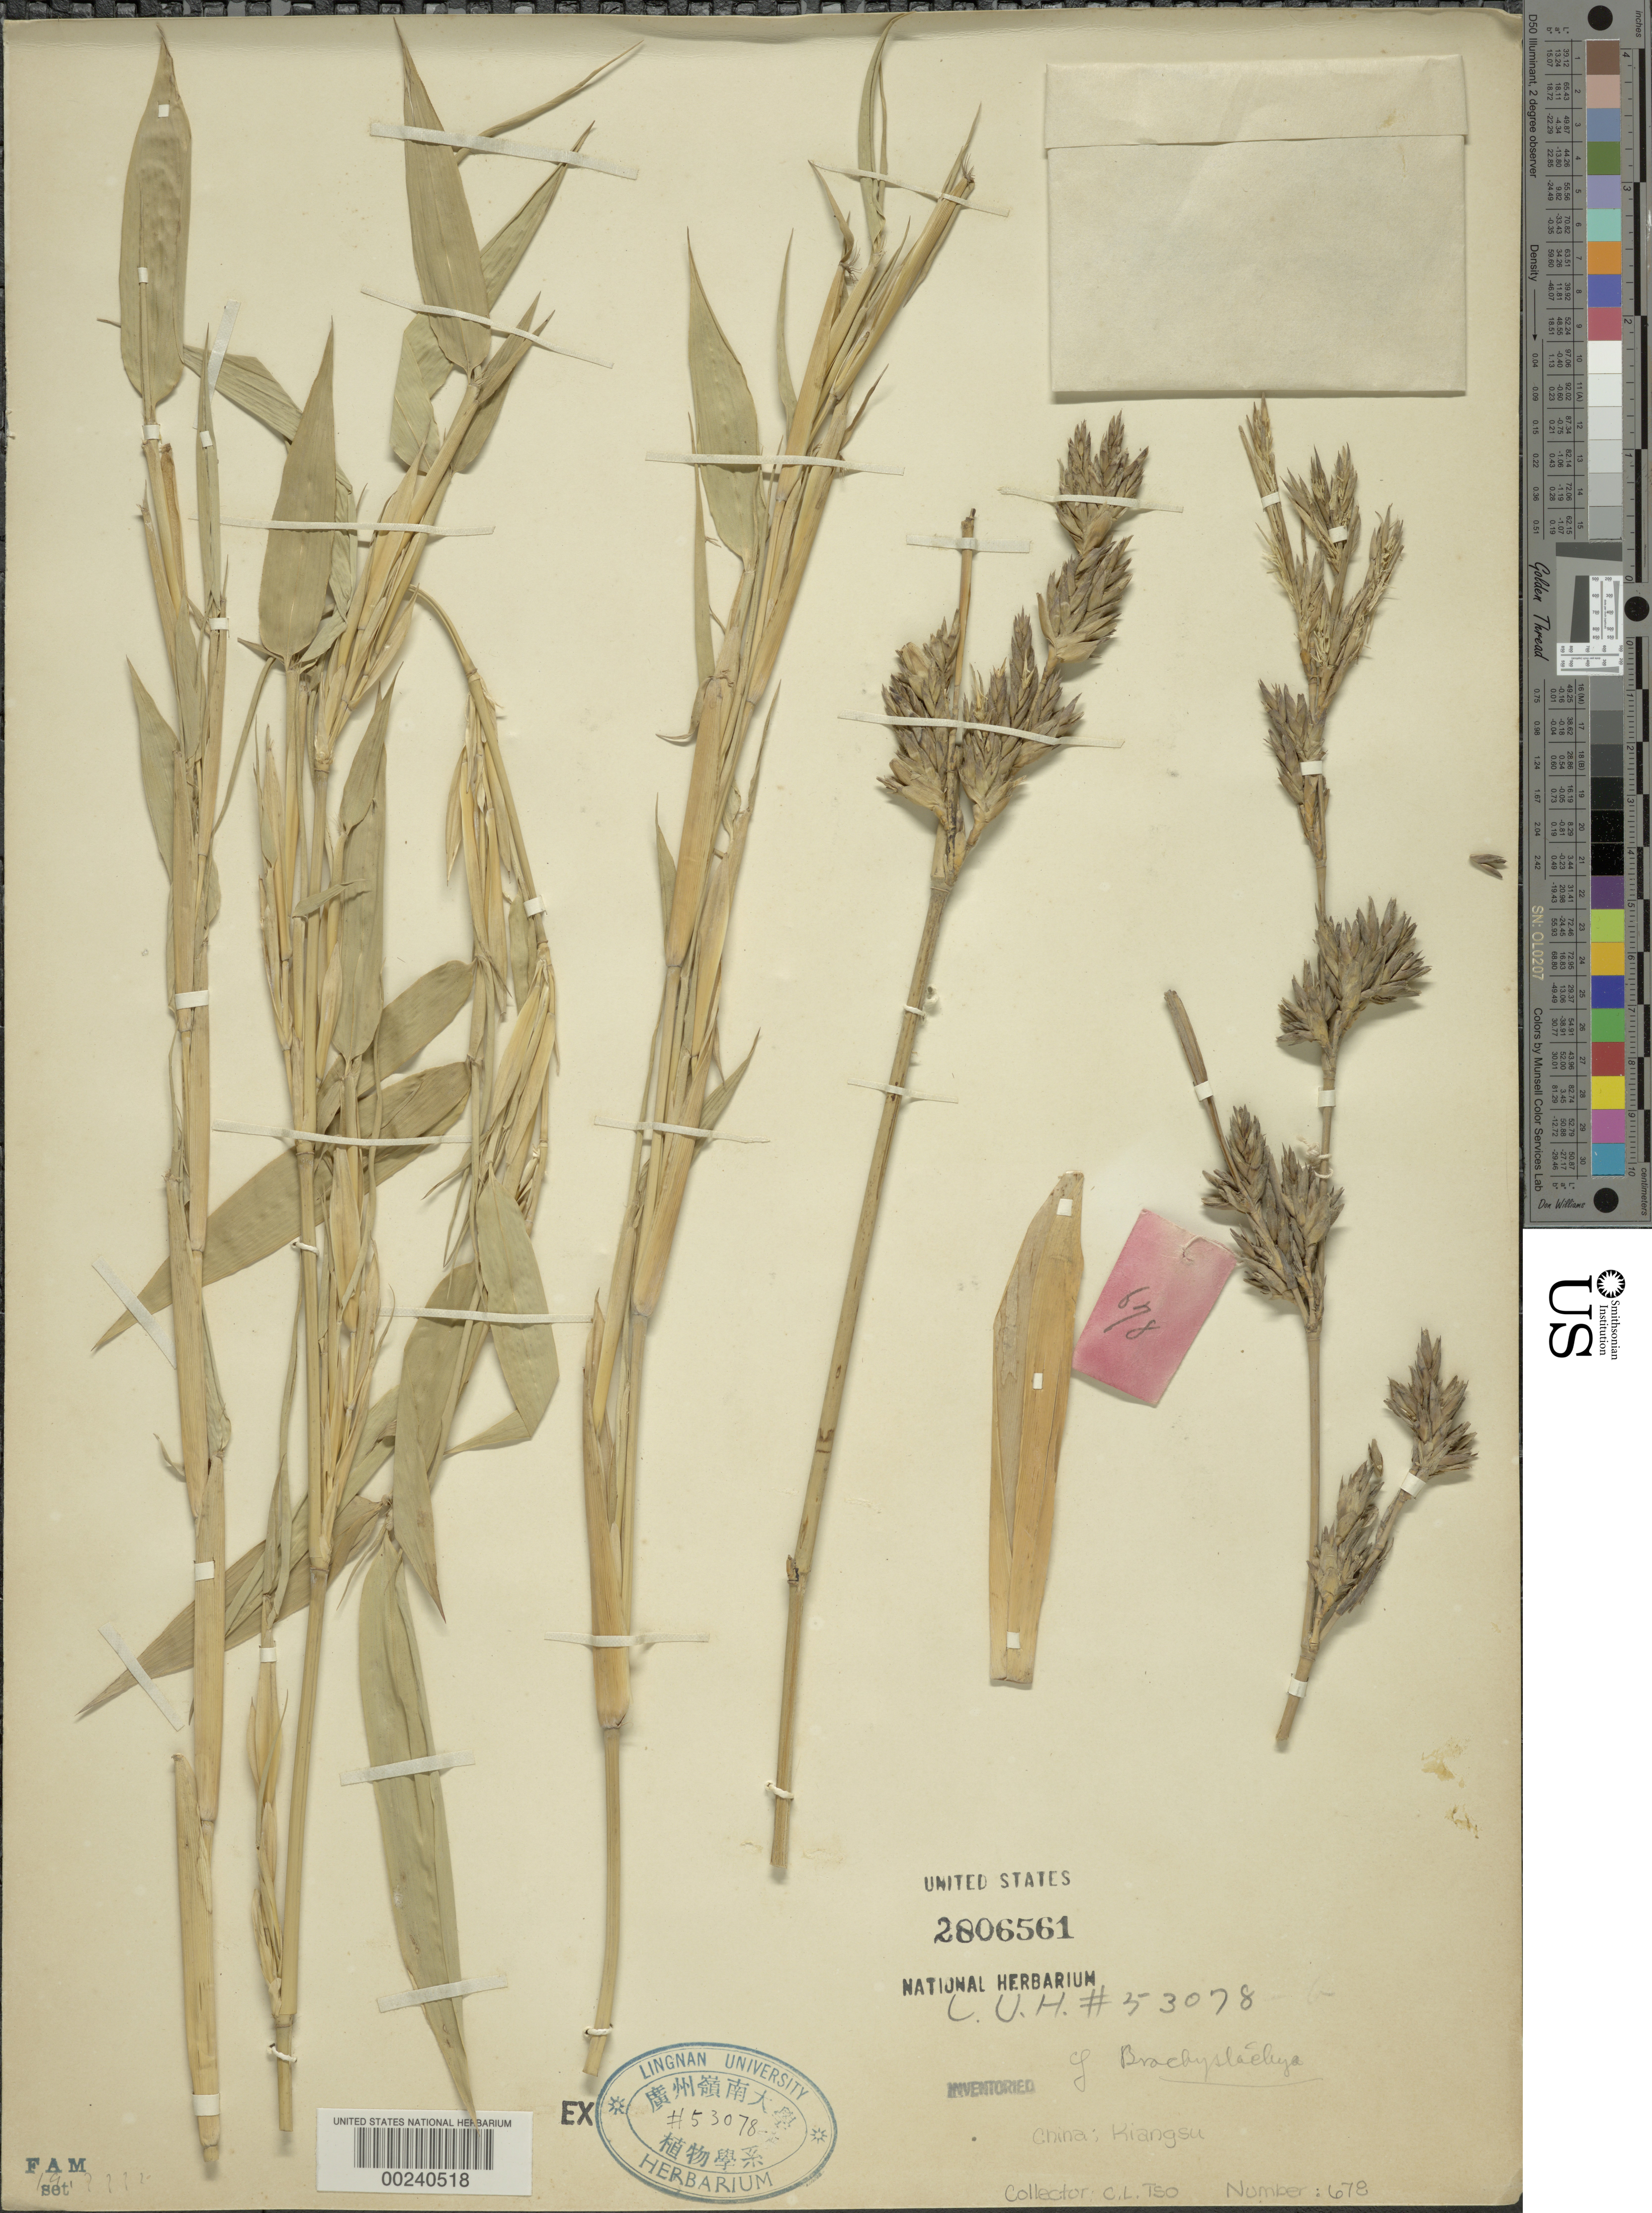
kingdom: Plantae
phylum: Tracheophyta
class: Liliopsida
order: Poales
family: Poaceae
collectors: C. Tso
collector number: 678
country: China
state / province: Jiangsu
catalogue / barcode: US 2806561